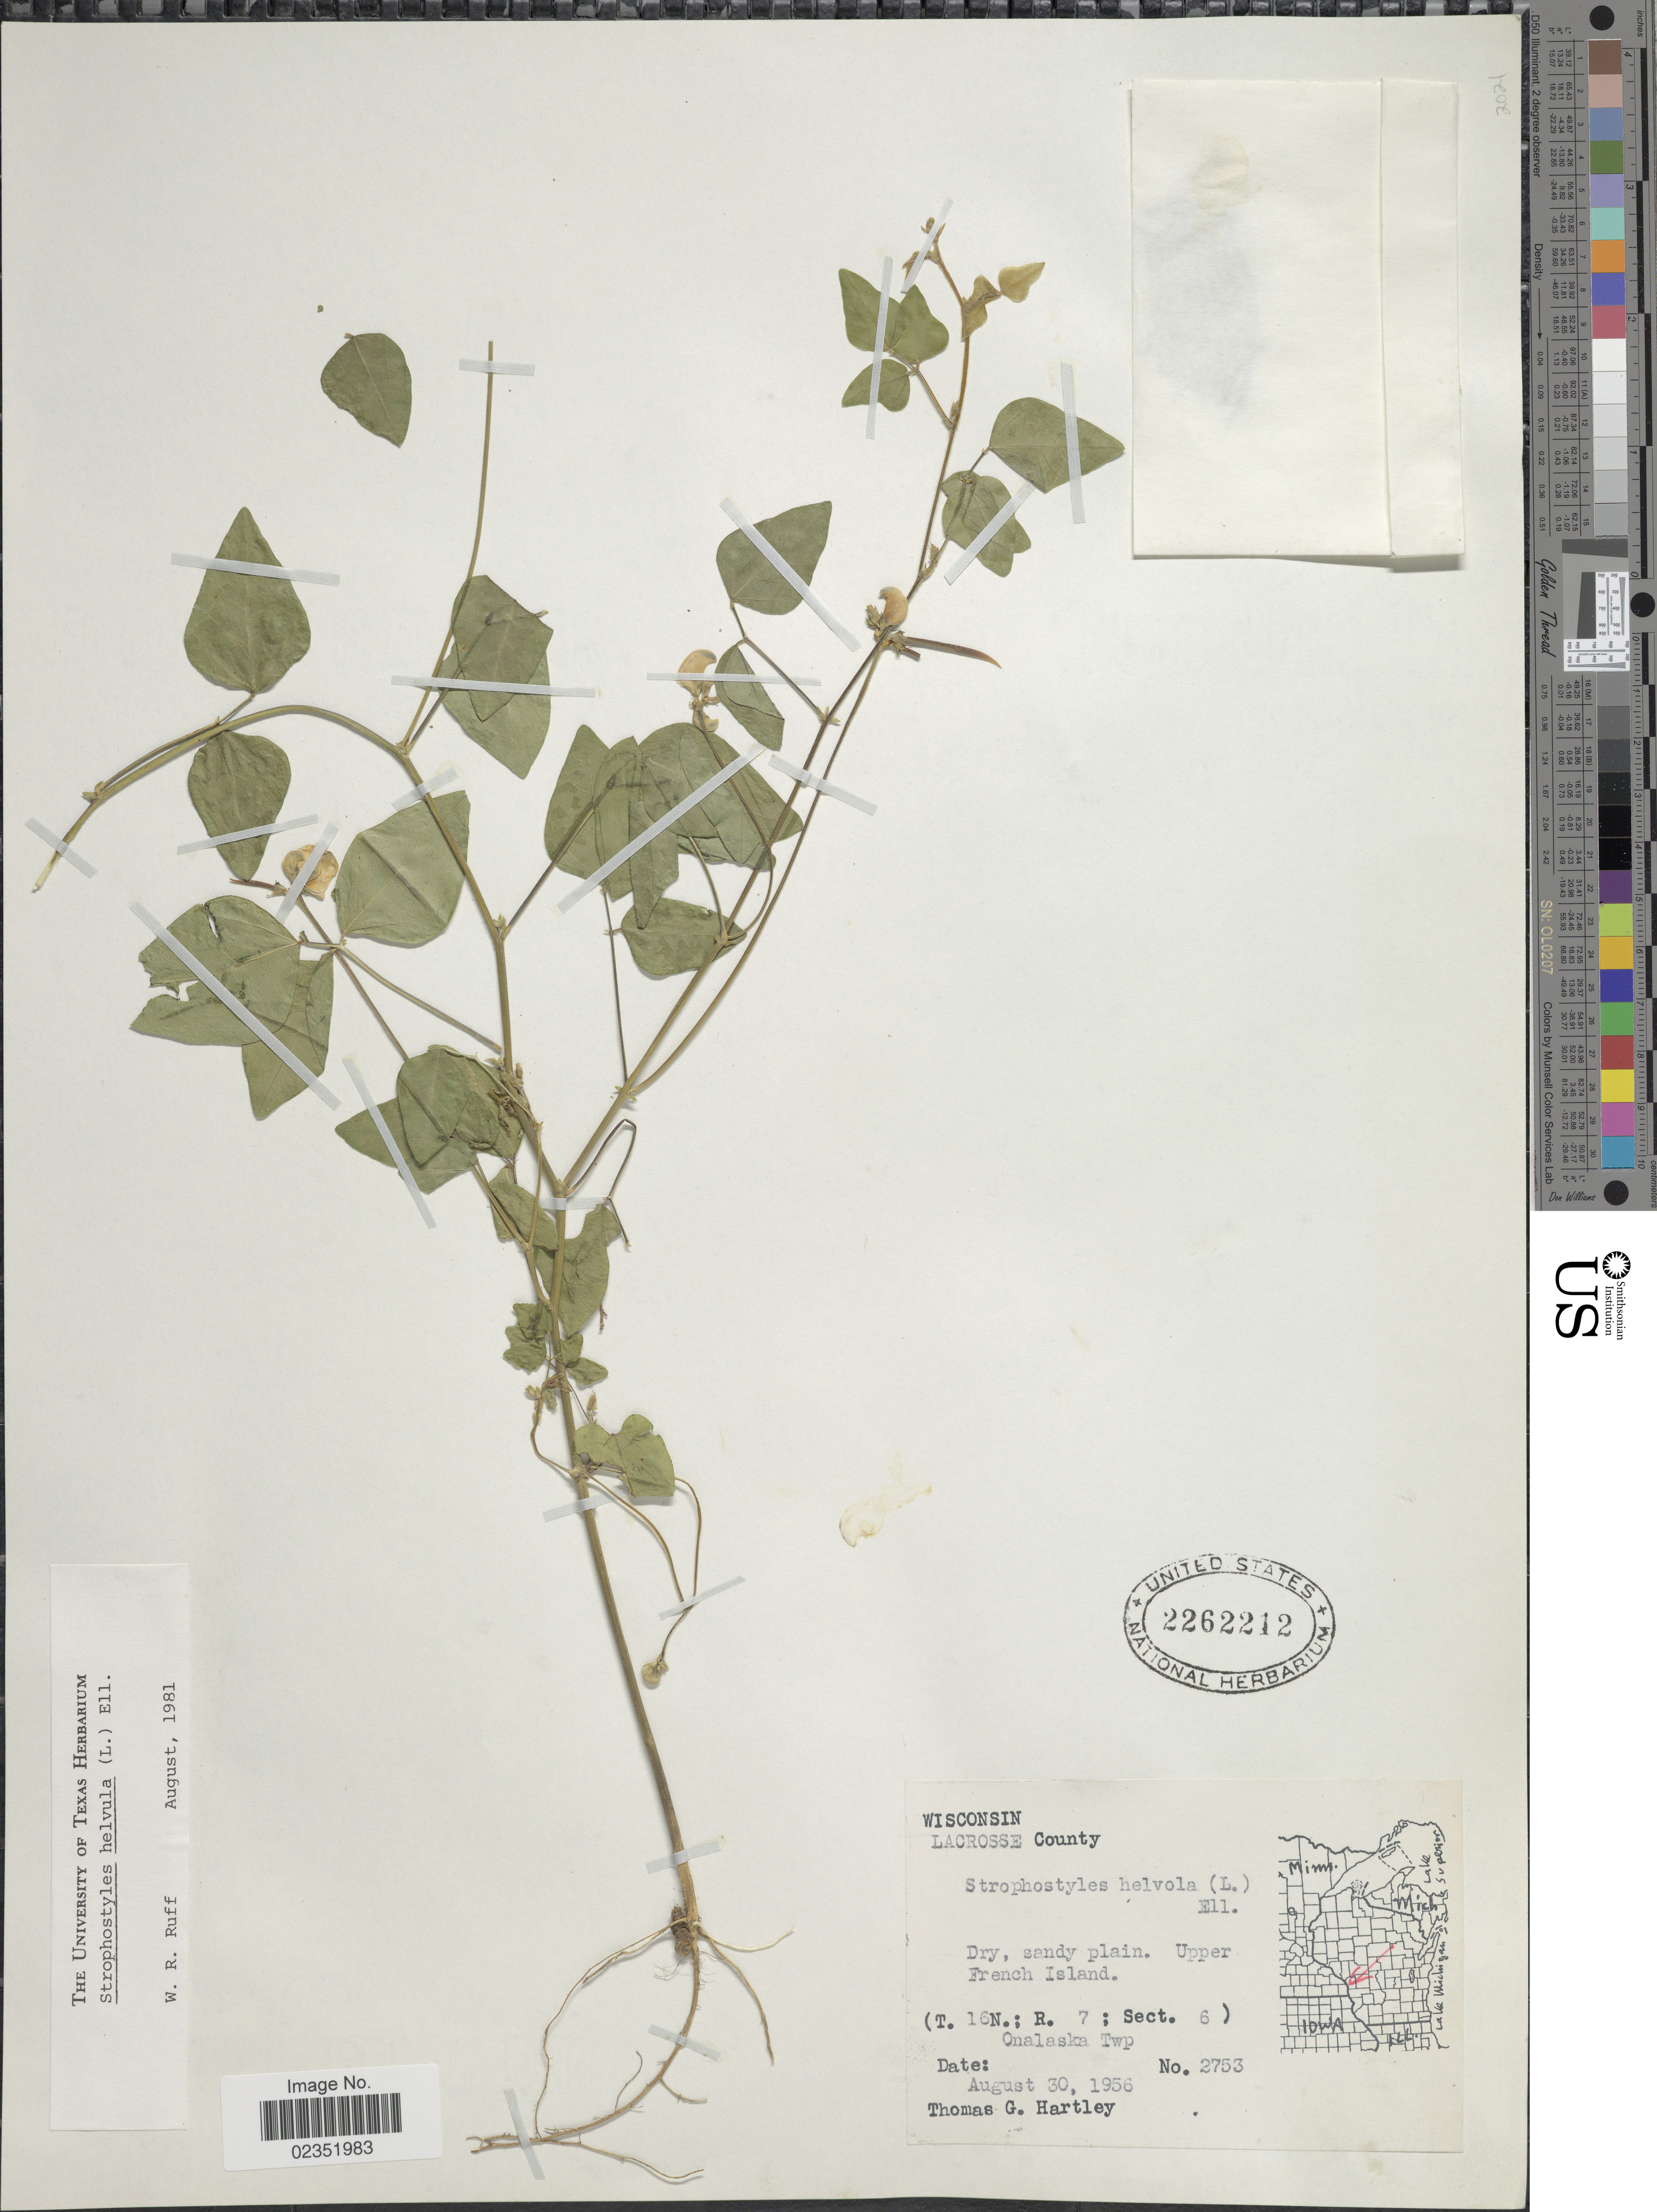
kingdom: Plantae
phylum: Tracheophyta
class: Magnoliopsida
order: Fabales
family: Fabaceae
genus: Strophostyles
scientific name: Strophostyles helvola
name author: (L.) Elliott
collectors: T. G. Hartley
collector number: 2753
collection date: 1956-08-30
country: United States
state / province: Wisconsin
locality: Lacrosse County, dry, sandy plain, Upper French Island (T.16N.; R. 7; Sect. 6), Onalaska Twp.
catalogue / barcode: US 2262212